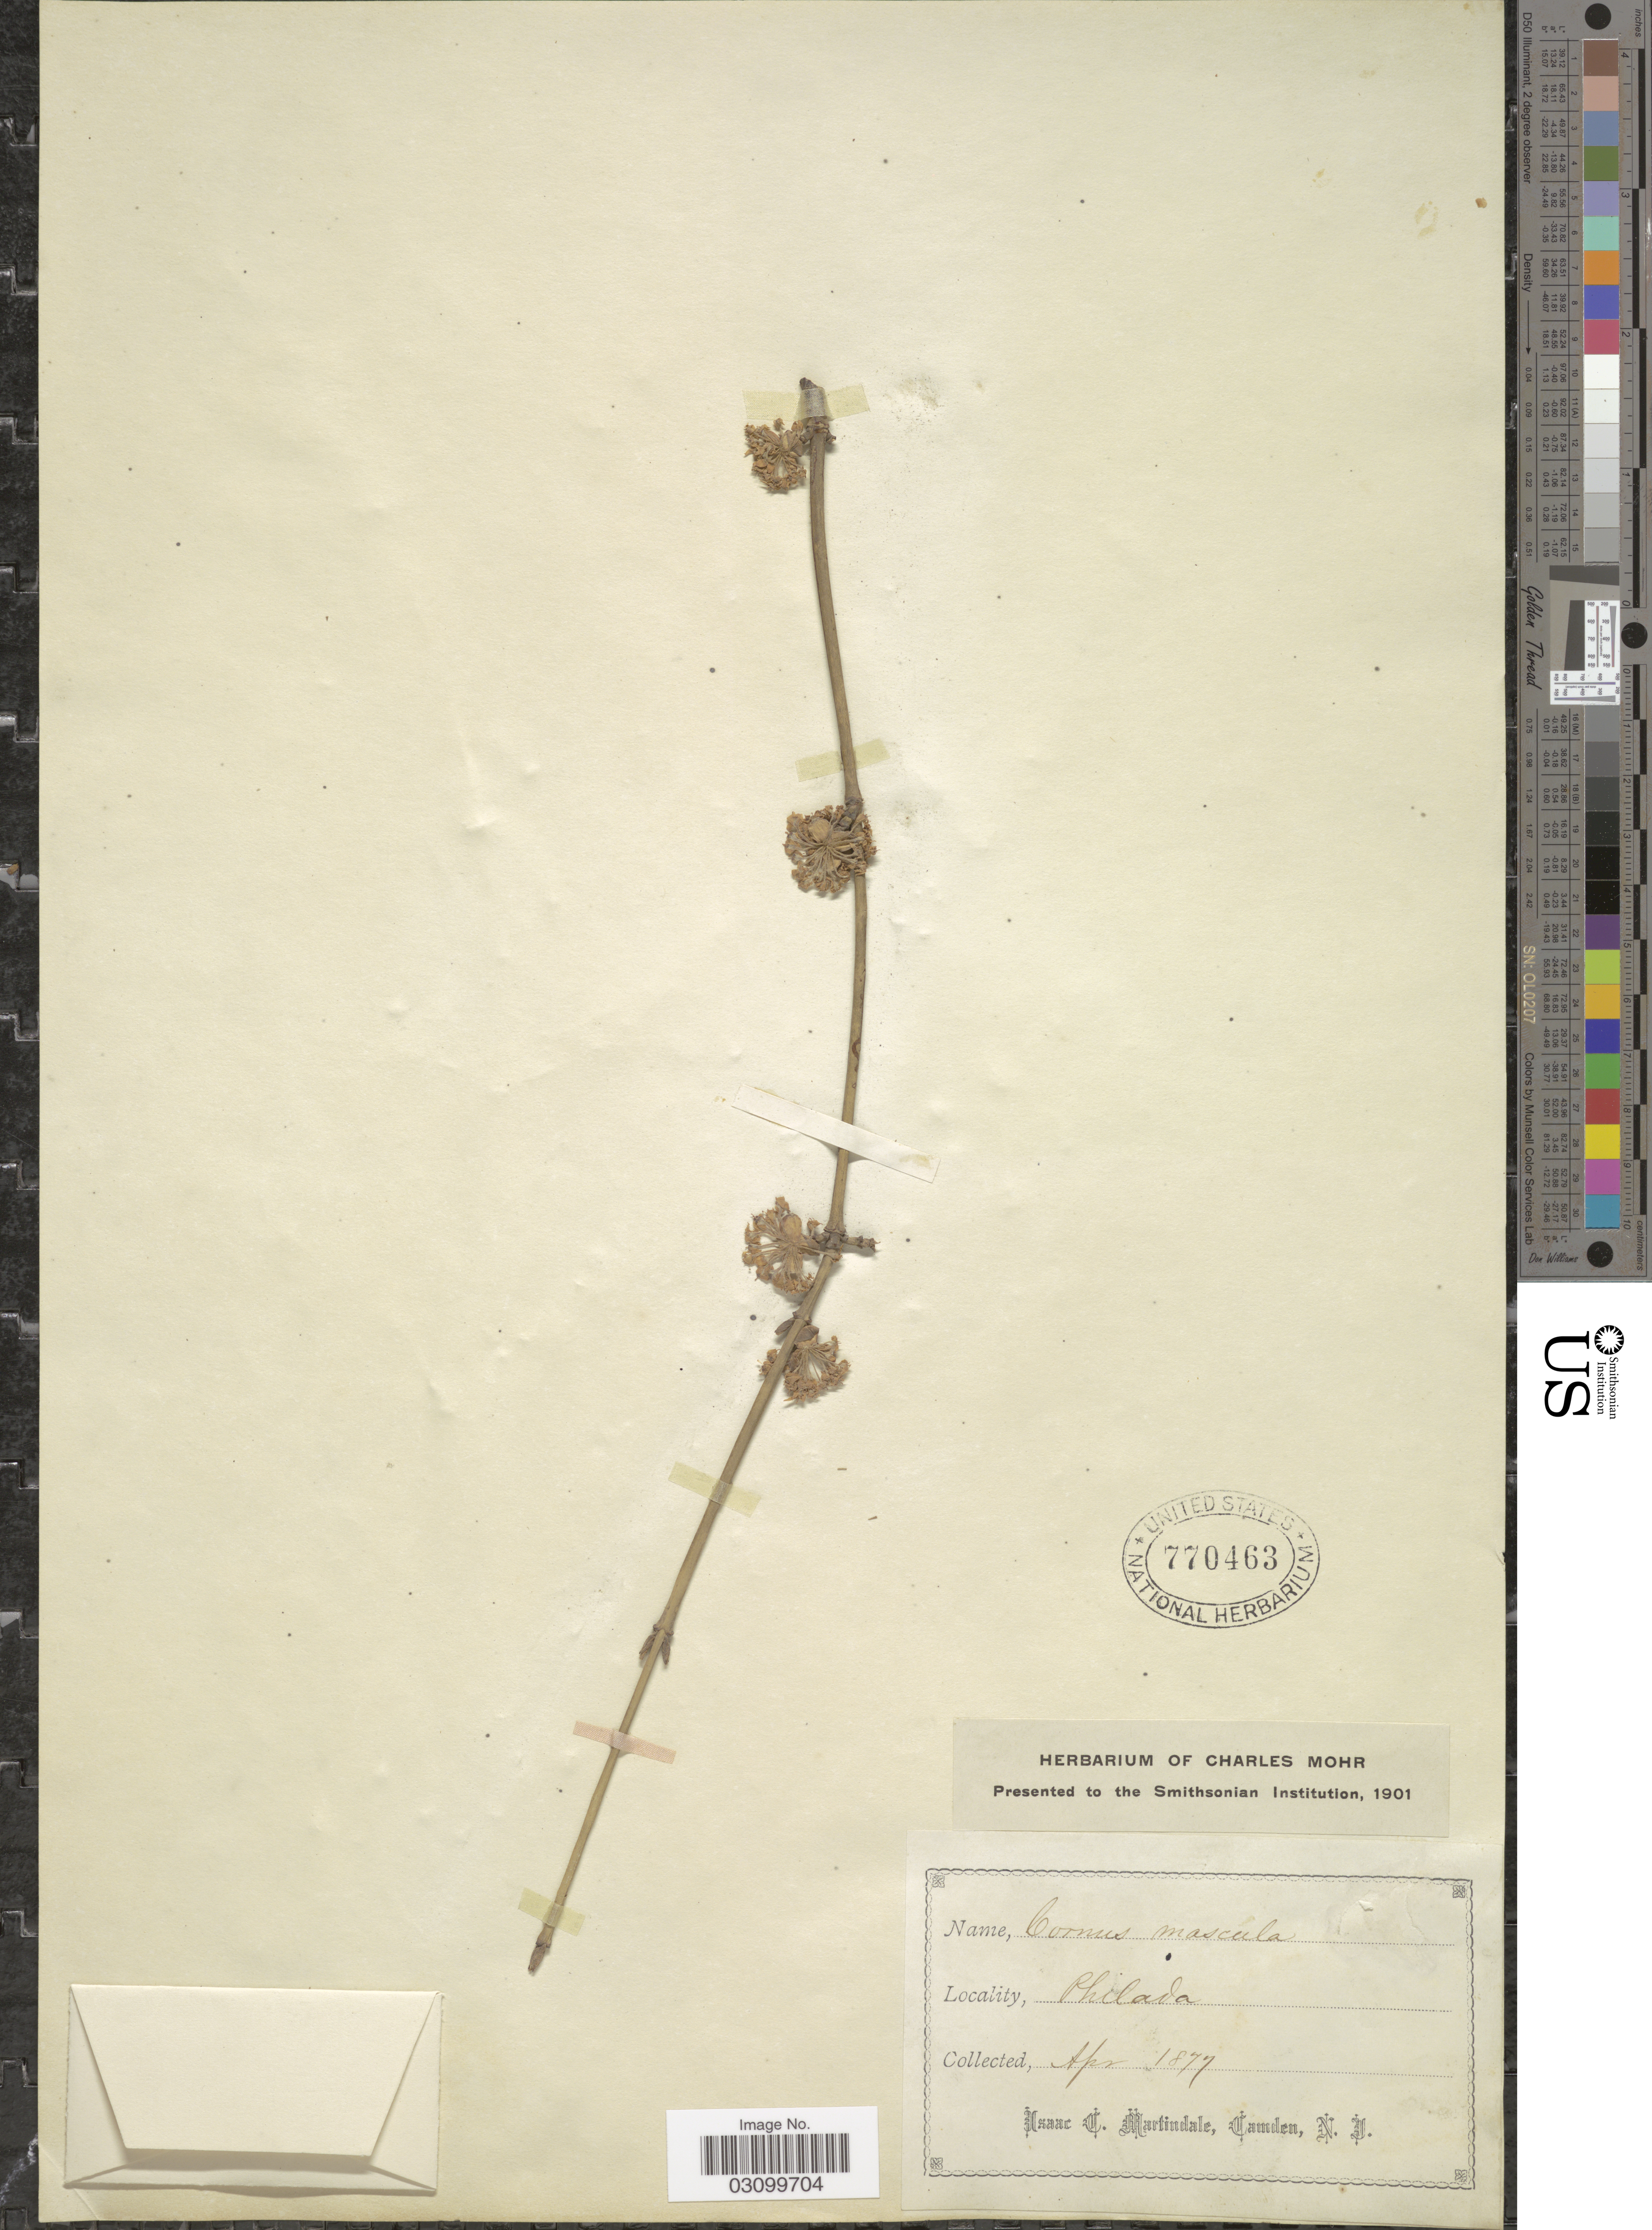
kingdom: Plantae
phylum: Tracheophyta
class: Magnoliopsida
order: Cornales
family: Cornaceae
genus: Cornus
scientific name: Cornus mas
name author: L.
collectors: I. C. Martindale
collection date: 1877-04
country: United States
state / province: New Jersey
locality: Philada.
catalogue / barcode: US 770463